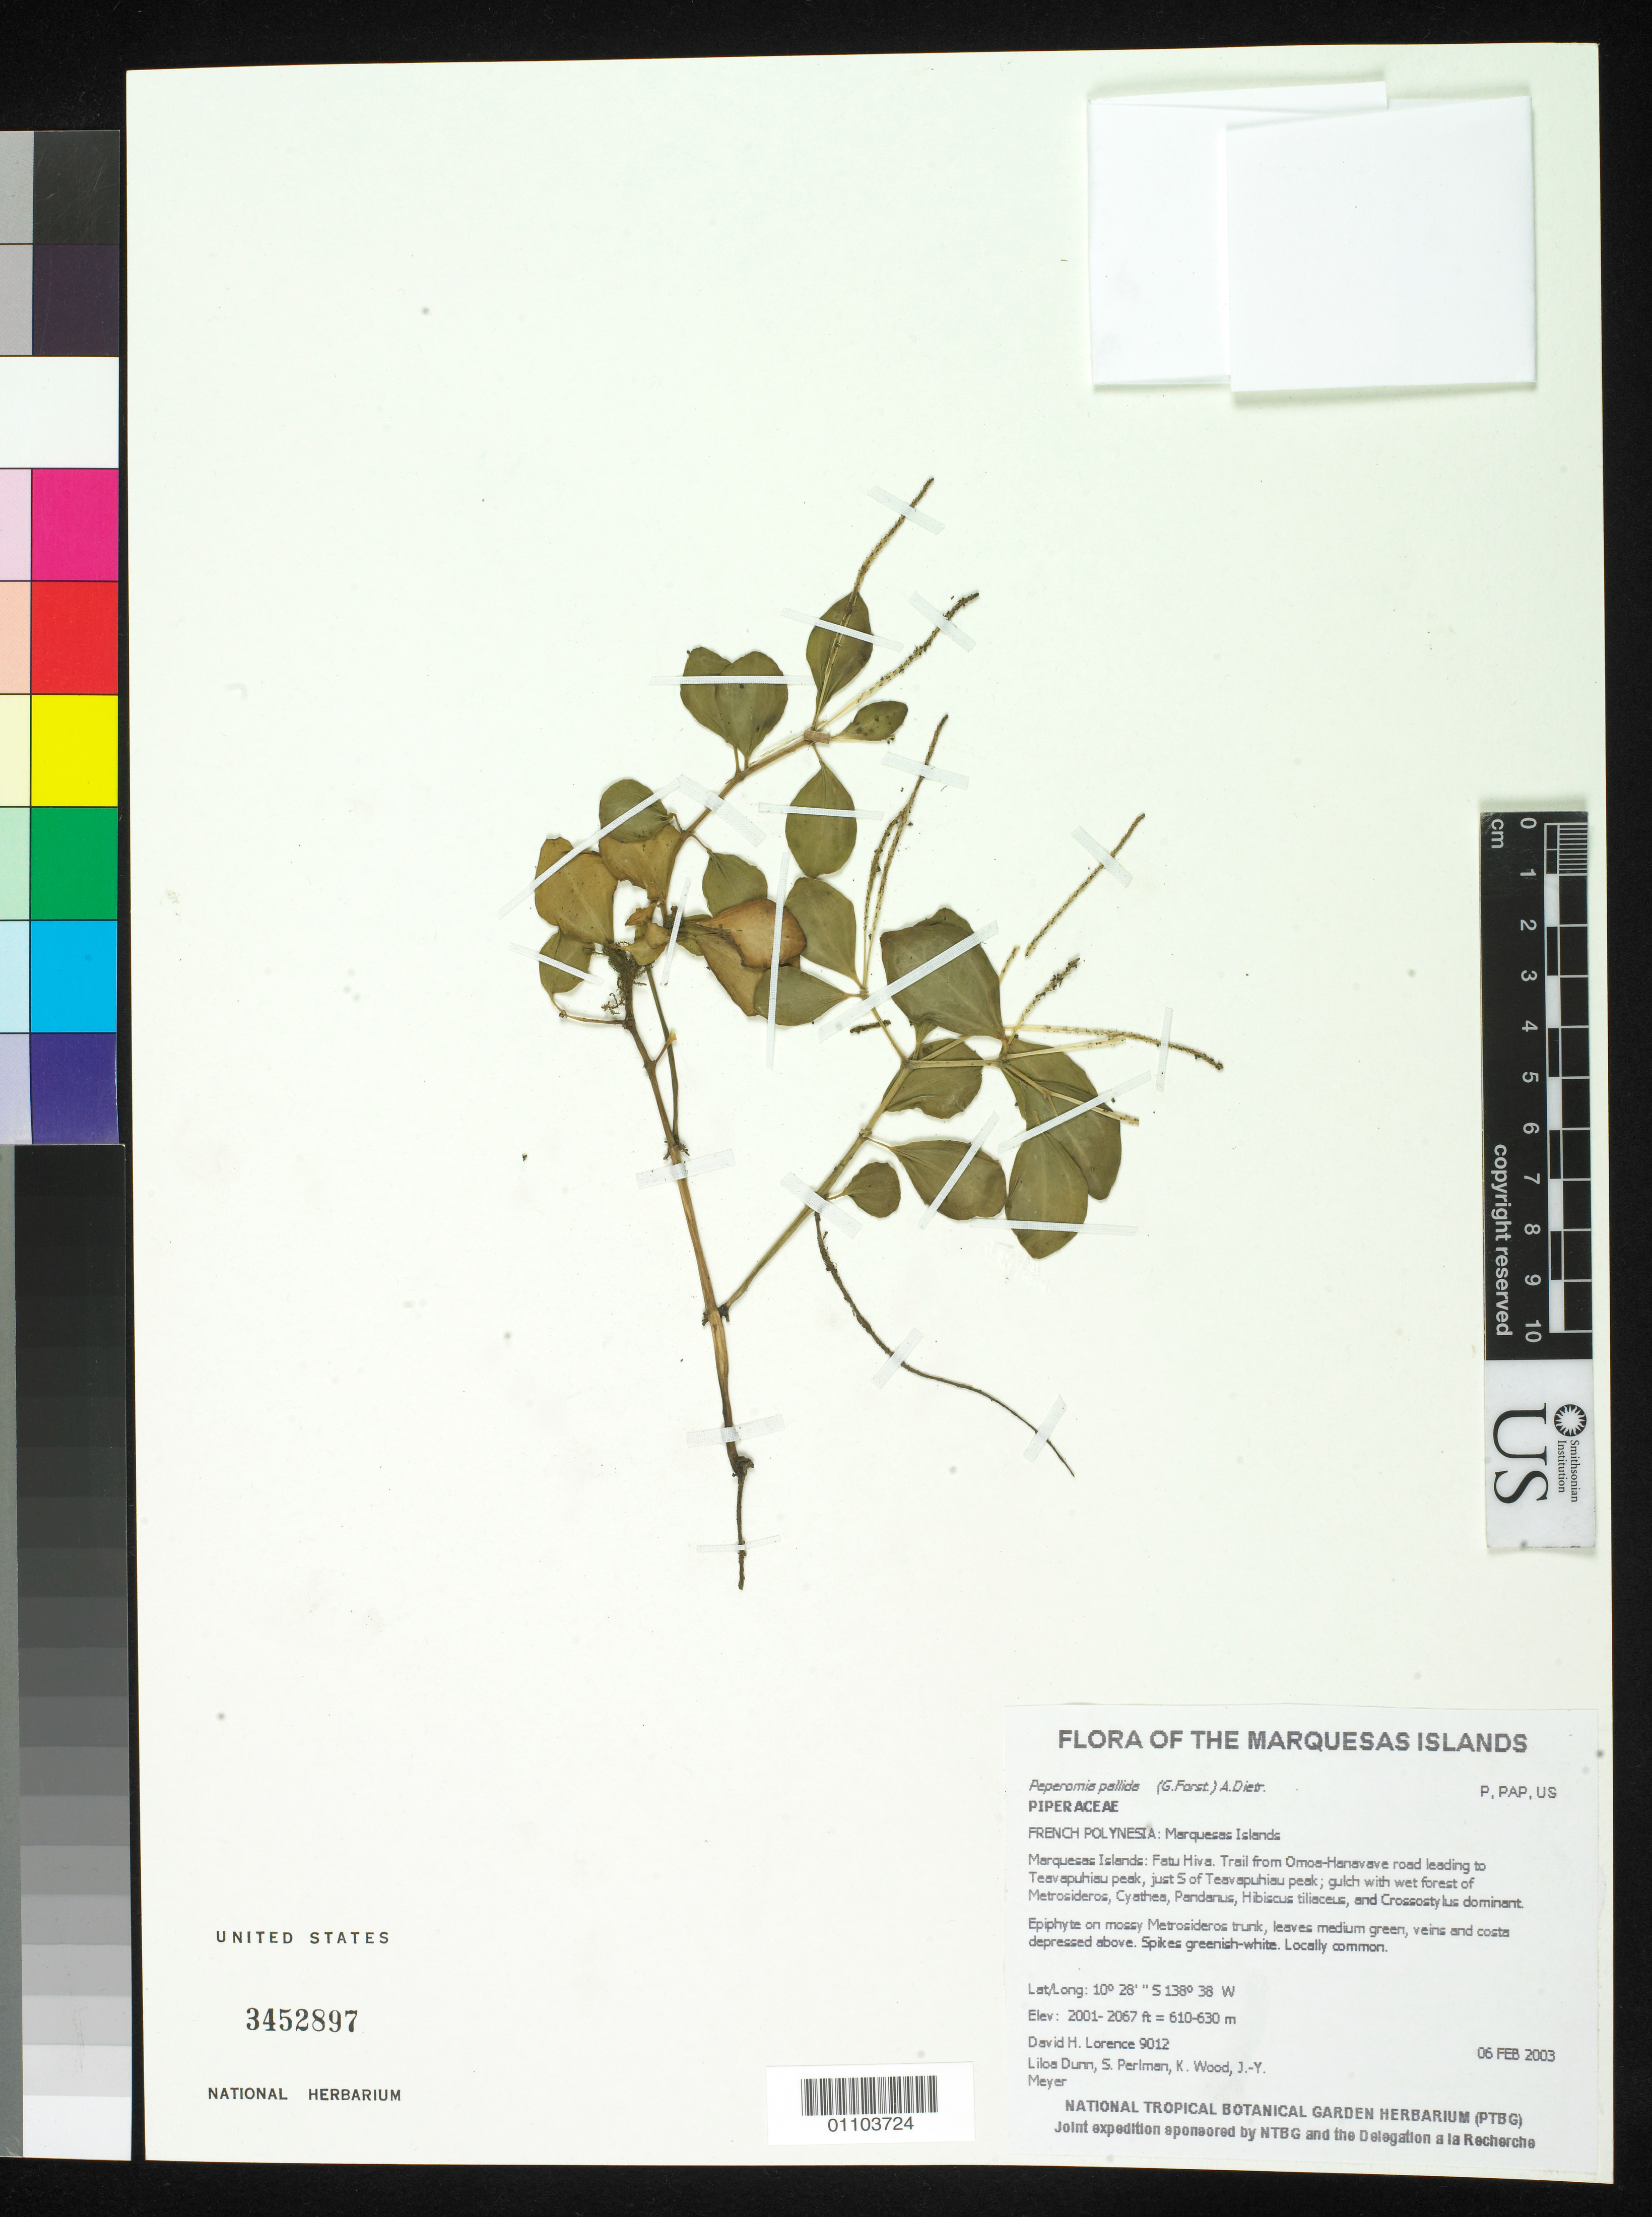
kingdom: Plantae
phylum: Tracheophyta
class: Magnoliopsida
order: Piperales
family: Piperaceae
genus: Peperomia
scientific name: Peperomia pallida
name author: (G. Forst.) Dietr.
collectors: D. Lorence, L. Dunn, S. P. Perlman, K. R. Wood & J.-Y. Meyer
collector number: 9012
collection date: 2003-02-06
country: French Polynesia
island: Fatu Hiva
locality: Trail from Omoa-Hanavave road leading to Teavapuhiau peak, just S of Teavapuhiau peak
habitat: Gulch with wet forest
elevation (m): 610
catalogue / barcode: US 3452897